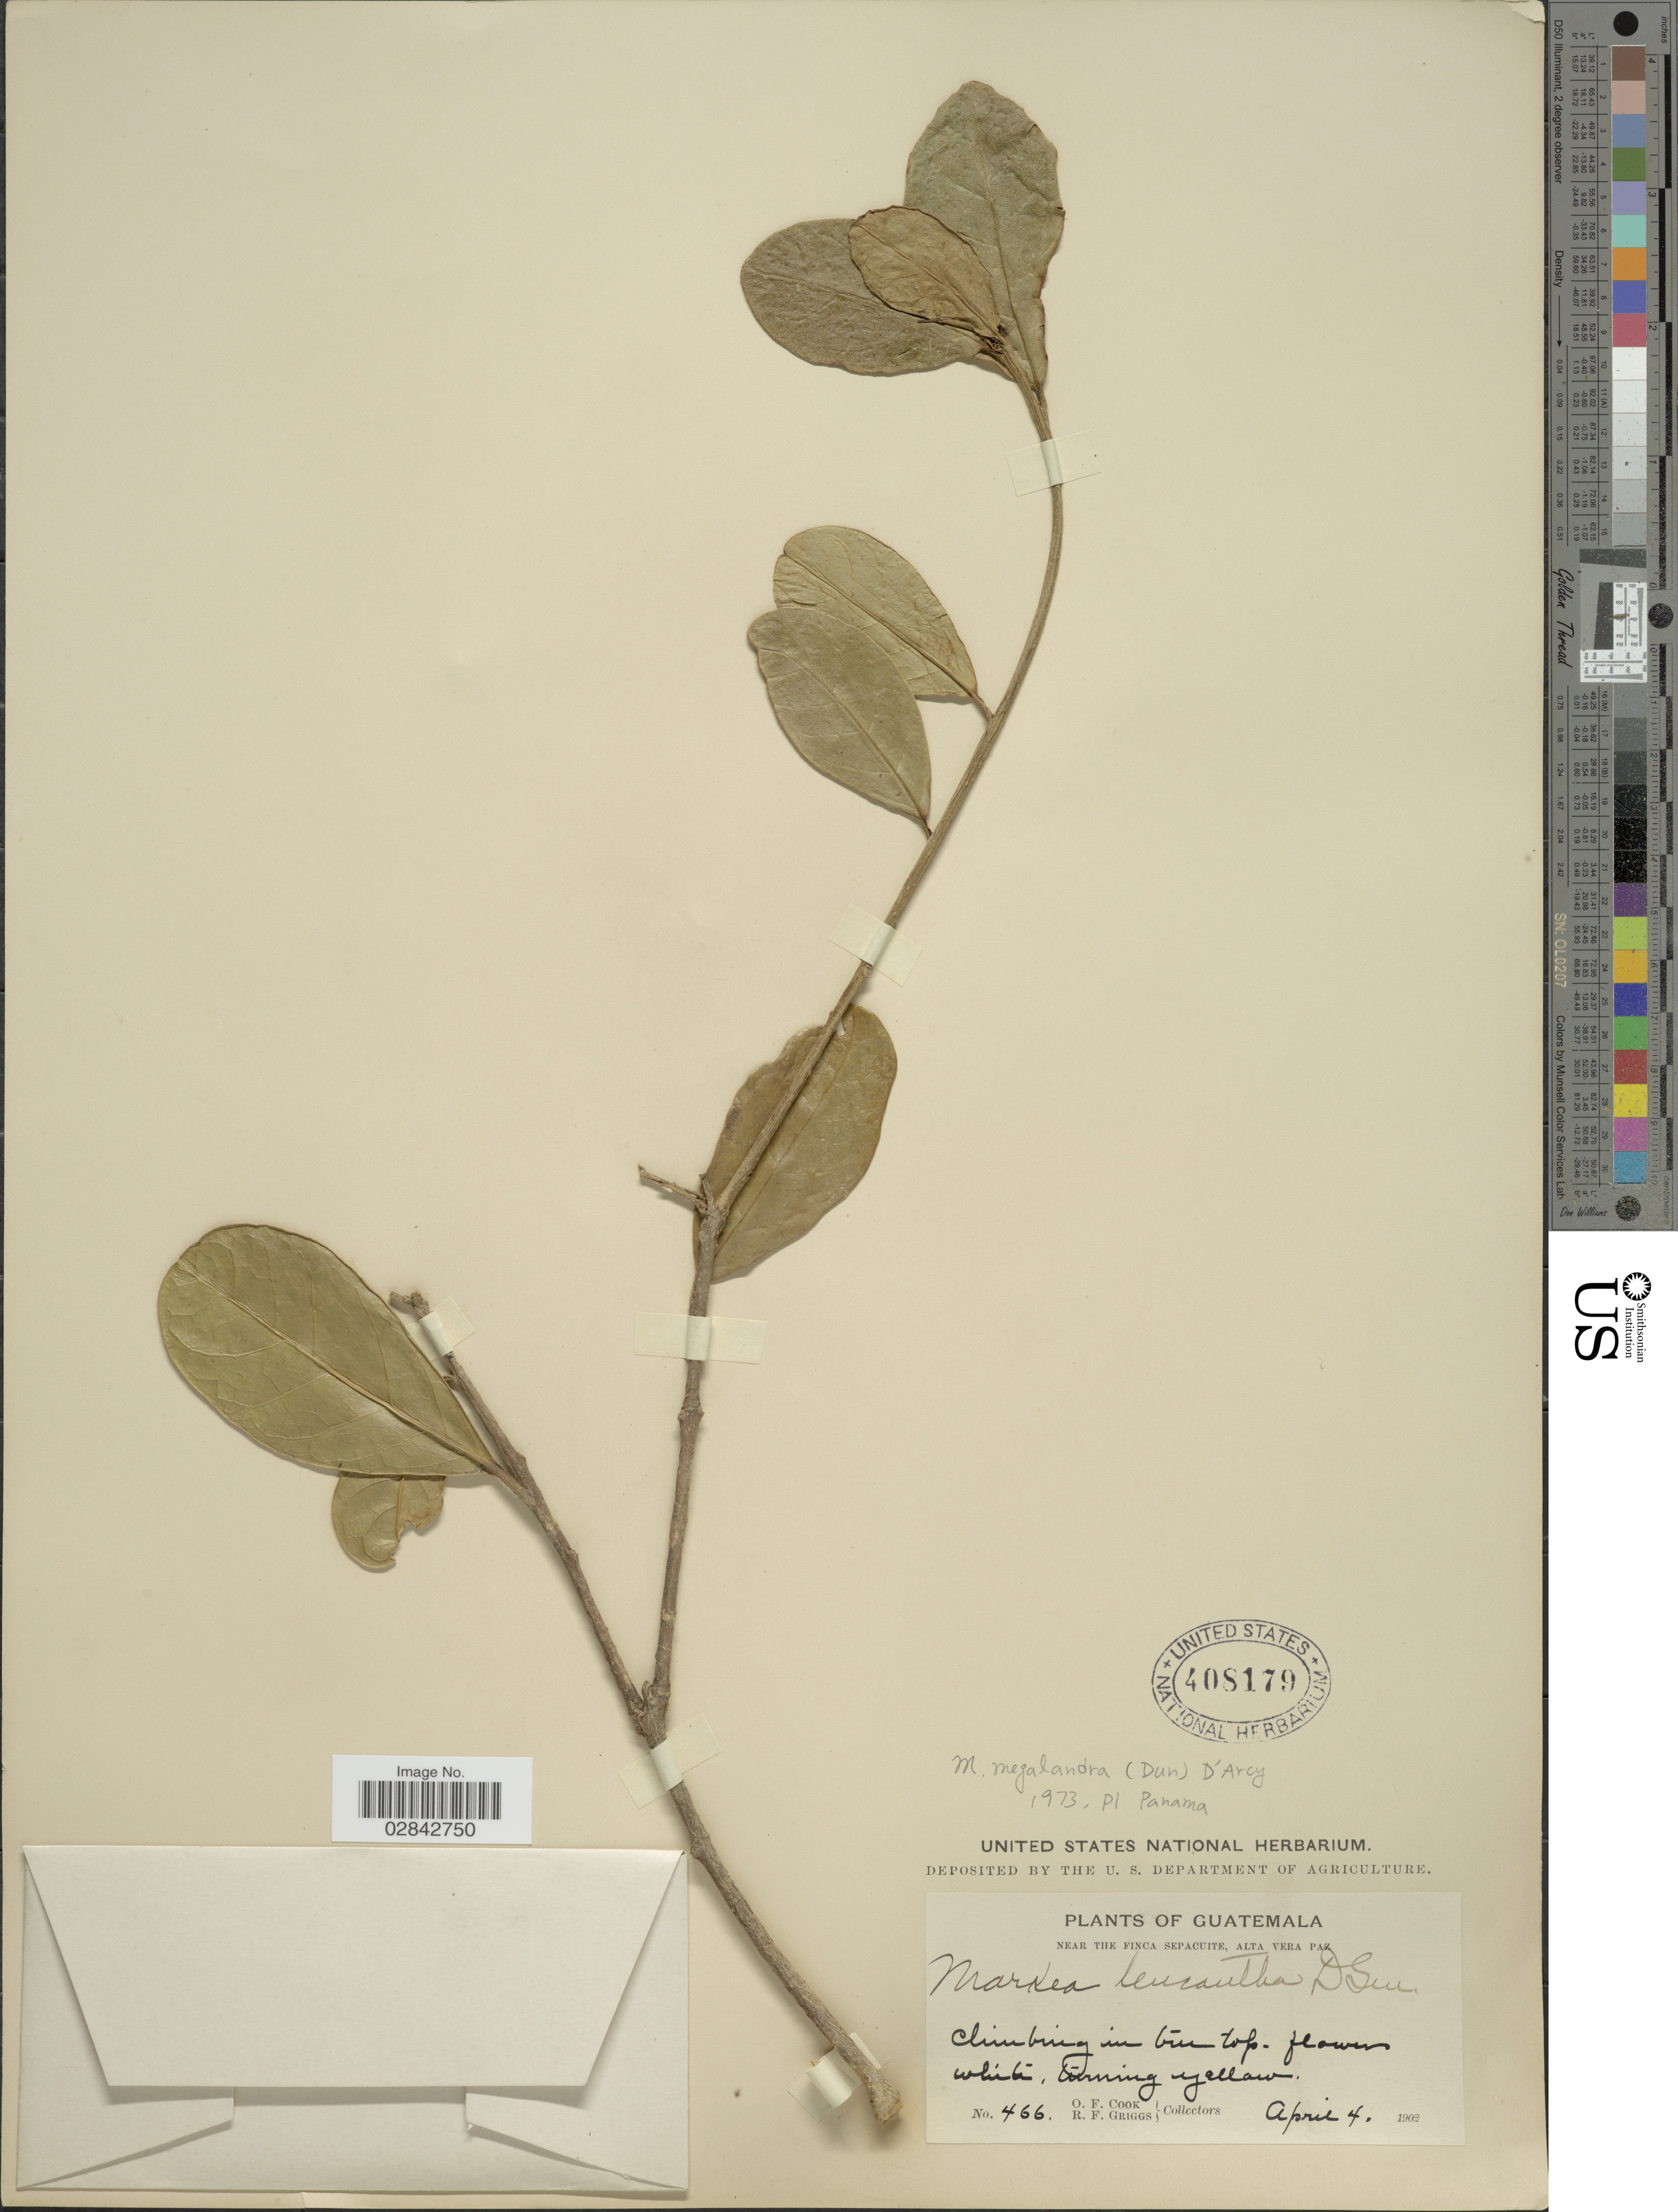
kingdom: Plantae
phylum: Tracheophyta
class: Magnoliopsida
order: Solanales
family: Solanaceae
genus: Markea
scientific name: Markea megalandra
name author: (Dunal) D'Arcy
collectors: O. F. Cook & R. F. Griggs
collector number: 466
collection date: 1902-04-04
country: Guatemala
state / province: Alta Verapaz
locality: Near the Finca Sepacuite.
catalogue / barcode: US 408179